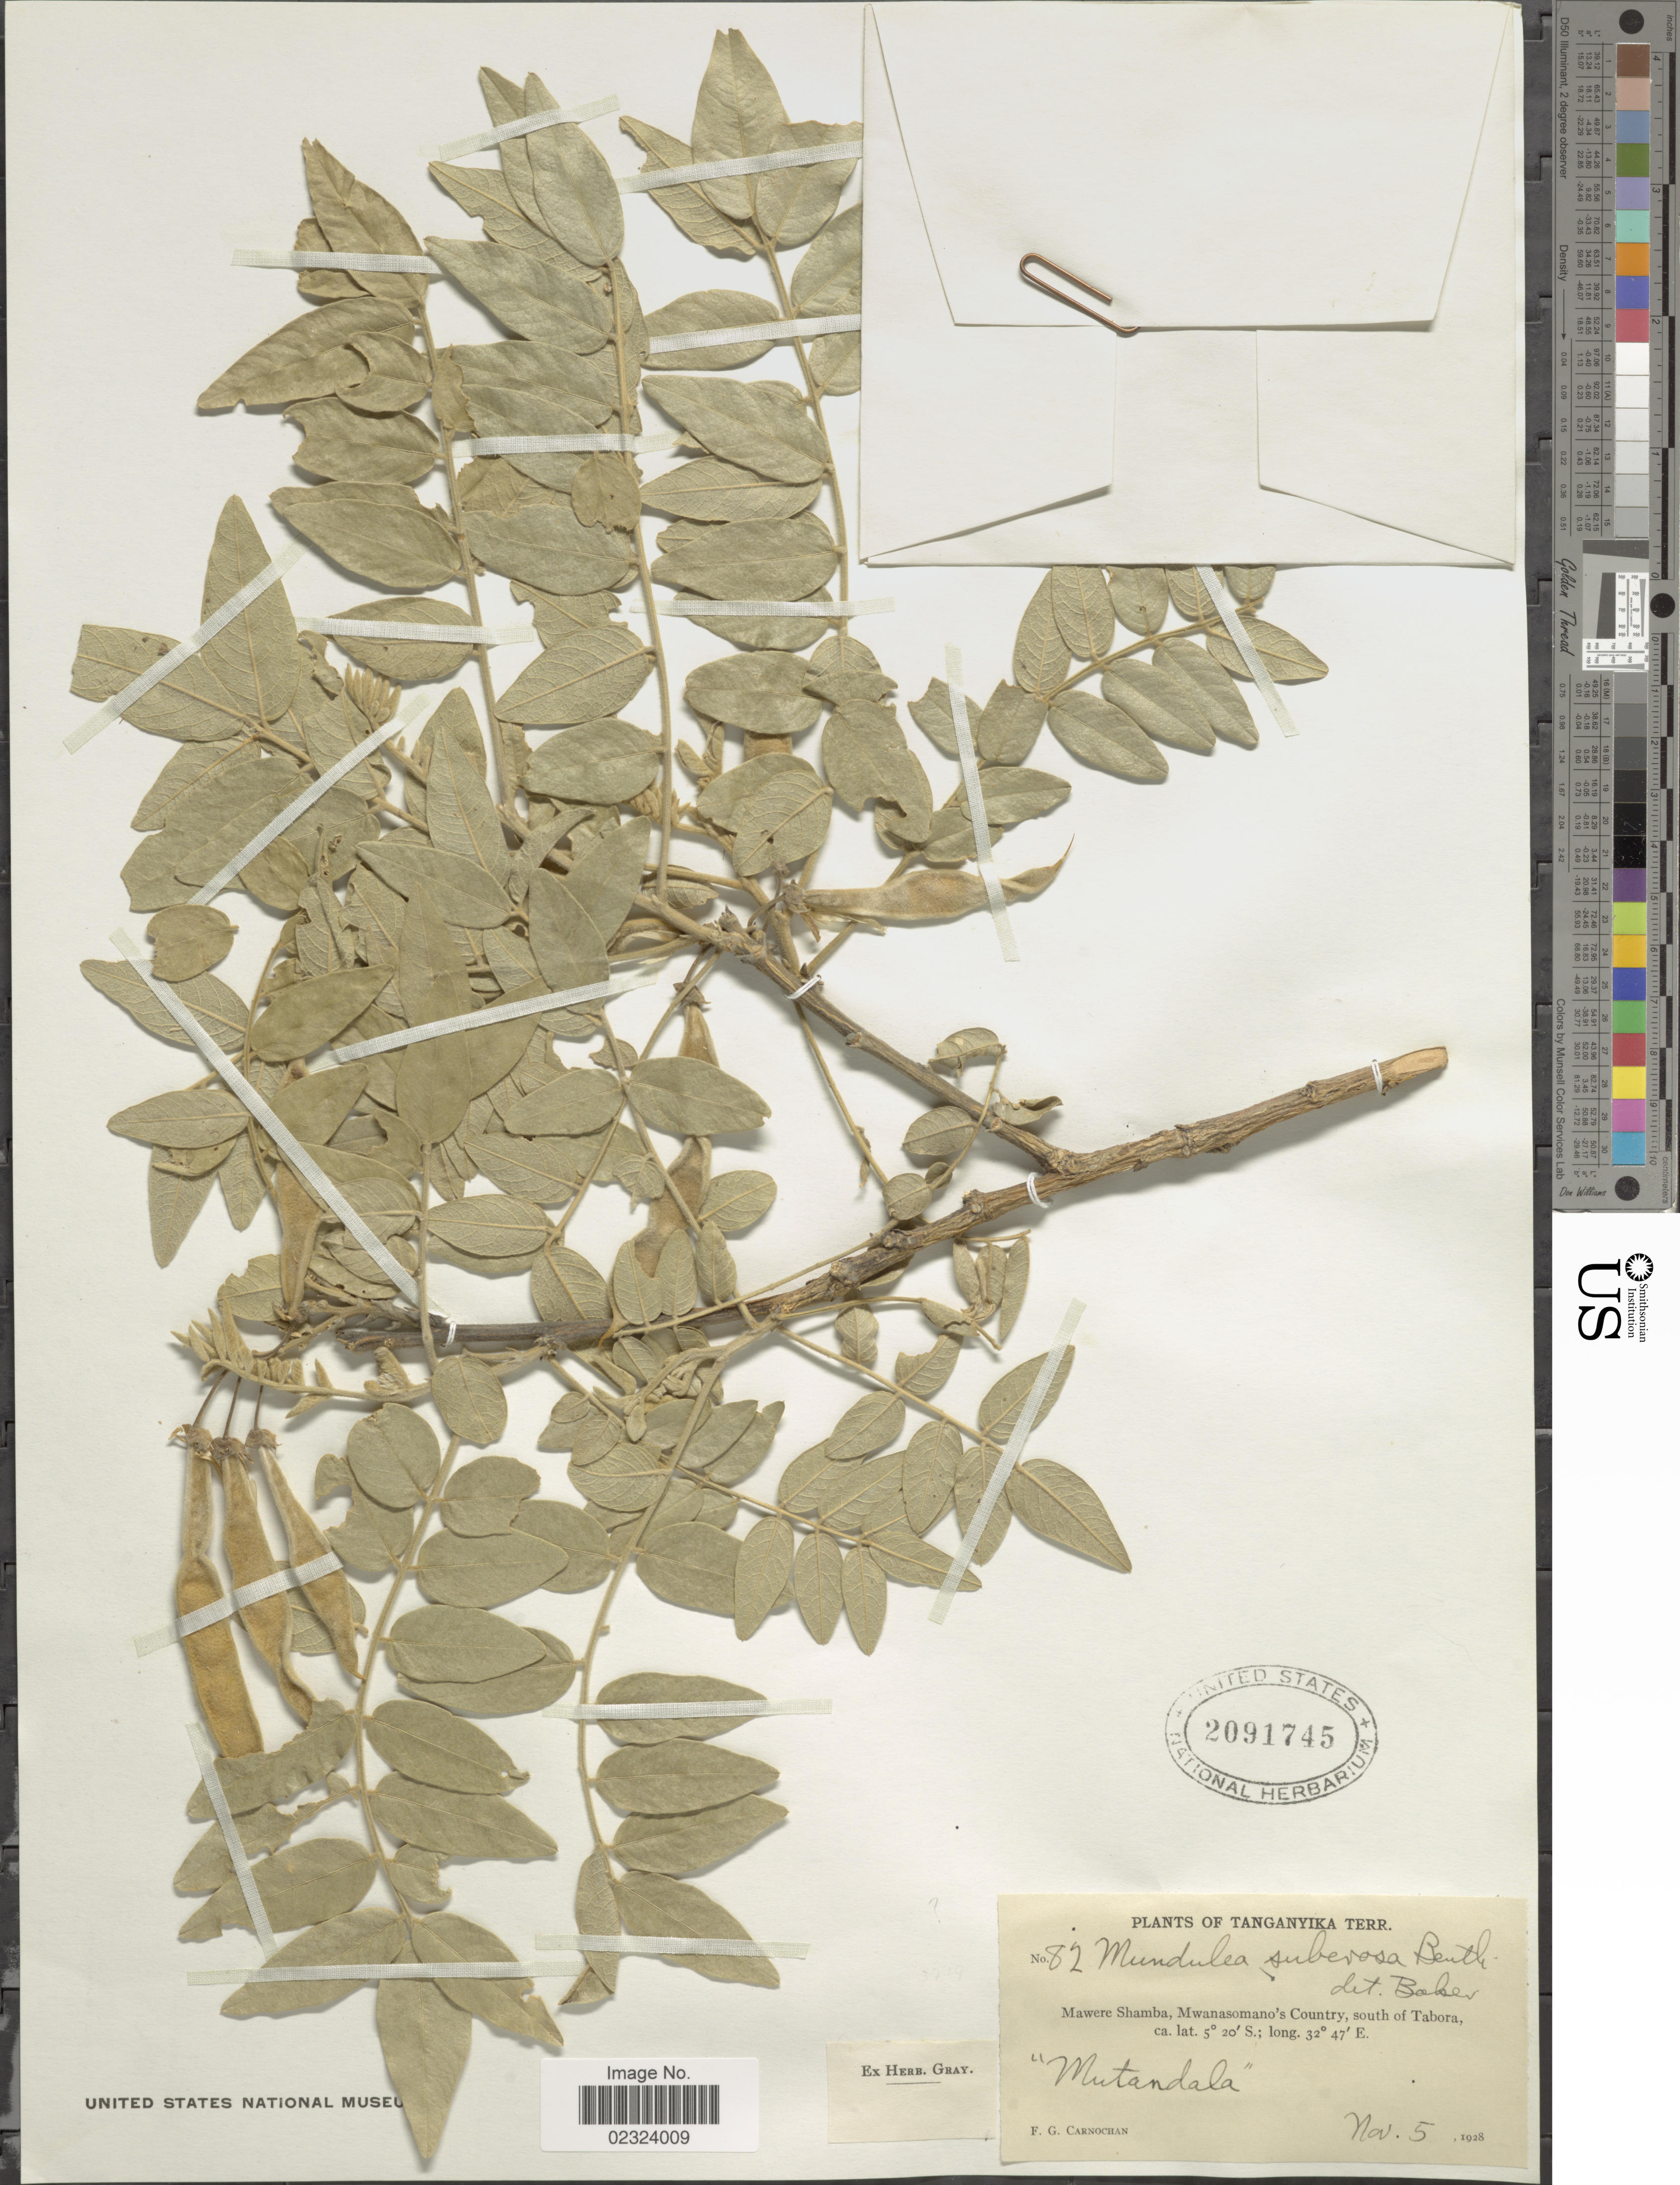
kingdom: Plantae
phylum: Tracheophyta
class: Magnoliopsida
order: Fabales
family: Fabaceae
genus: Mundulea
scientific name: Mundulea sericea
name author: (Willd.) A. Chev.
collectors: F. Carnochan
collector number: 82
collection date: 1928-11-05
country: Tanzania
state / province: Tabora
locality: Tanganyika Terr. Mawere Shamba, Mwanasomano's County, south of Tabora.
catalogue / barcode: US 2091745